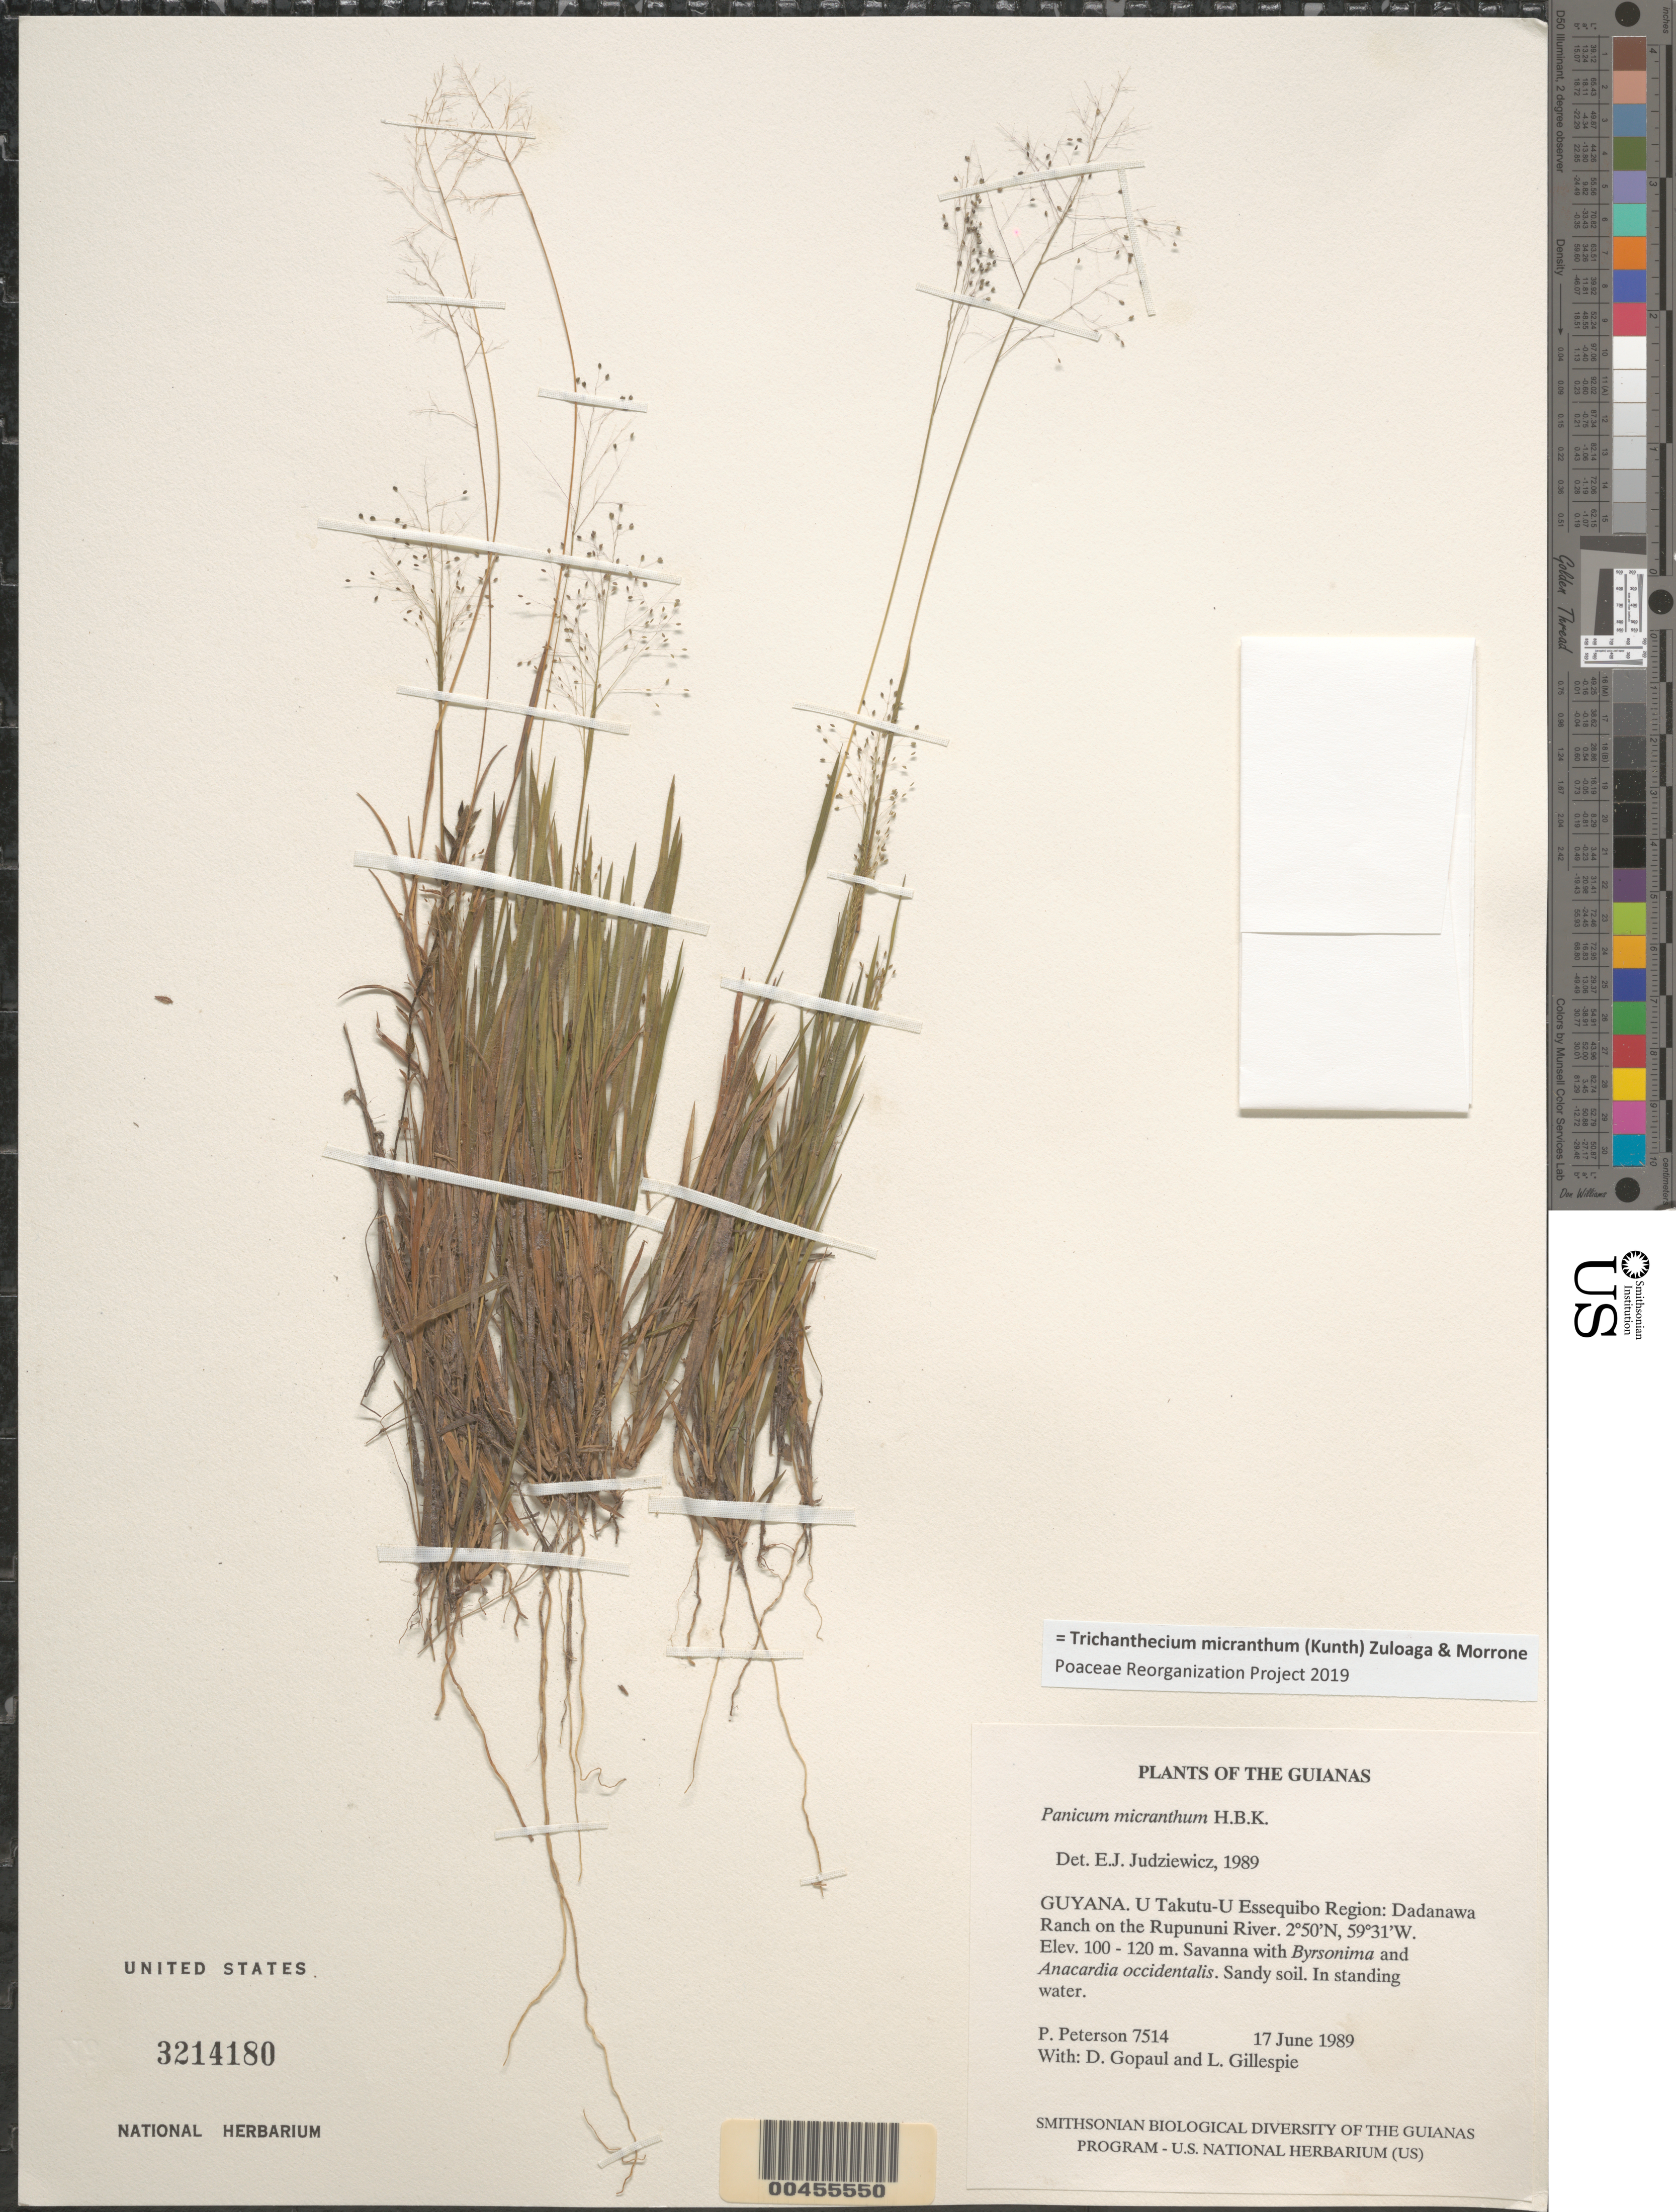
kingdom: Plantae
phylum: Tracheophyta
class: Liliopsida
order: Poales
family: Poaceae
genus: Trichanthecium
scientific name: Trichanthecium micranthum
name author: (Kunth) Zuloaga & Morrone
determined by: Poaceae Reorganization Project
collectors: P. M. Peterson, D. Gopaul & L. J. Gillespie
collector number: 7514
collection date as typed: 17 June 1989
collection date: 1989-06-17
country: Guyana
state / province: U. Takutu-U. Essequibo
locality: Dadanawa Ranch on the Rupununi River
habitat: Savanna with Byrsonima and Anacardium occidentale. Sandy soil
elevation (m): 100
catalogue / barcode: US 3214180